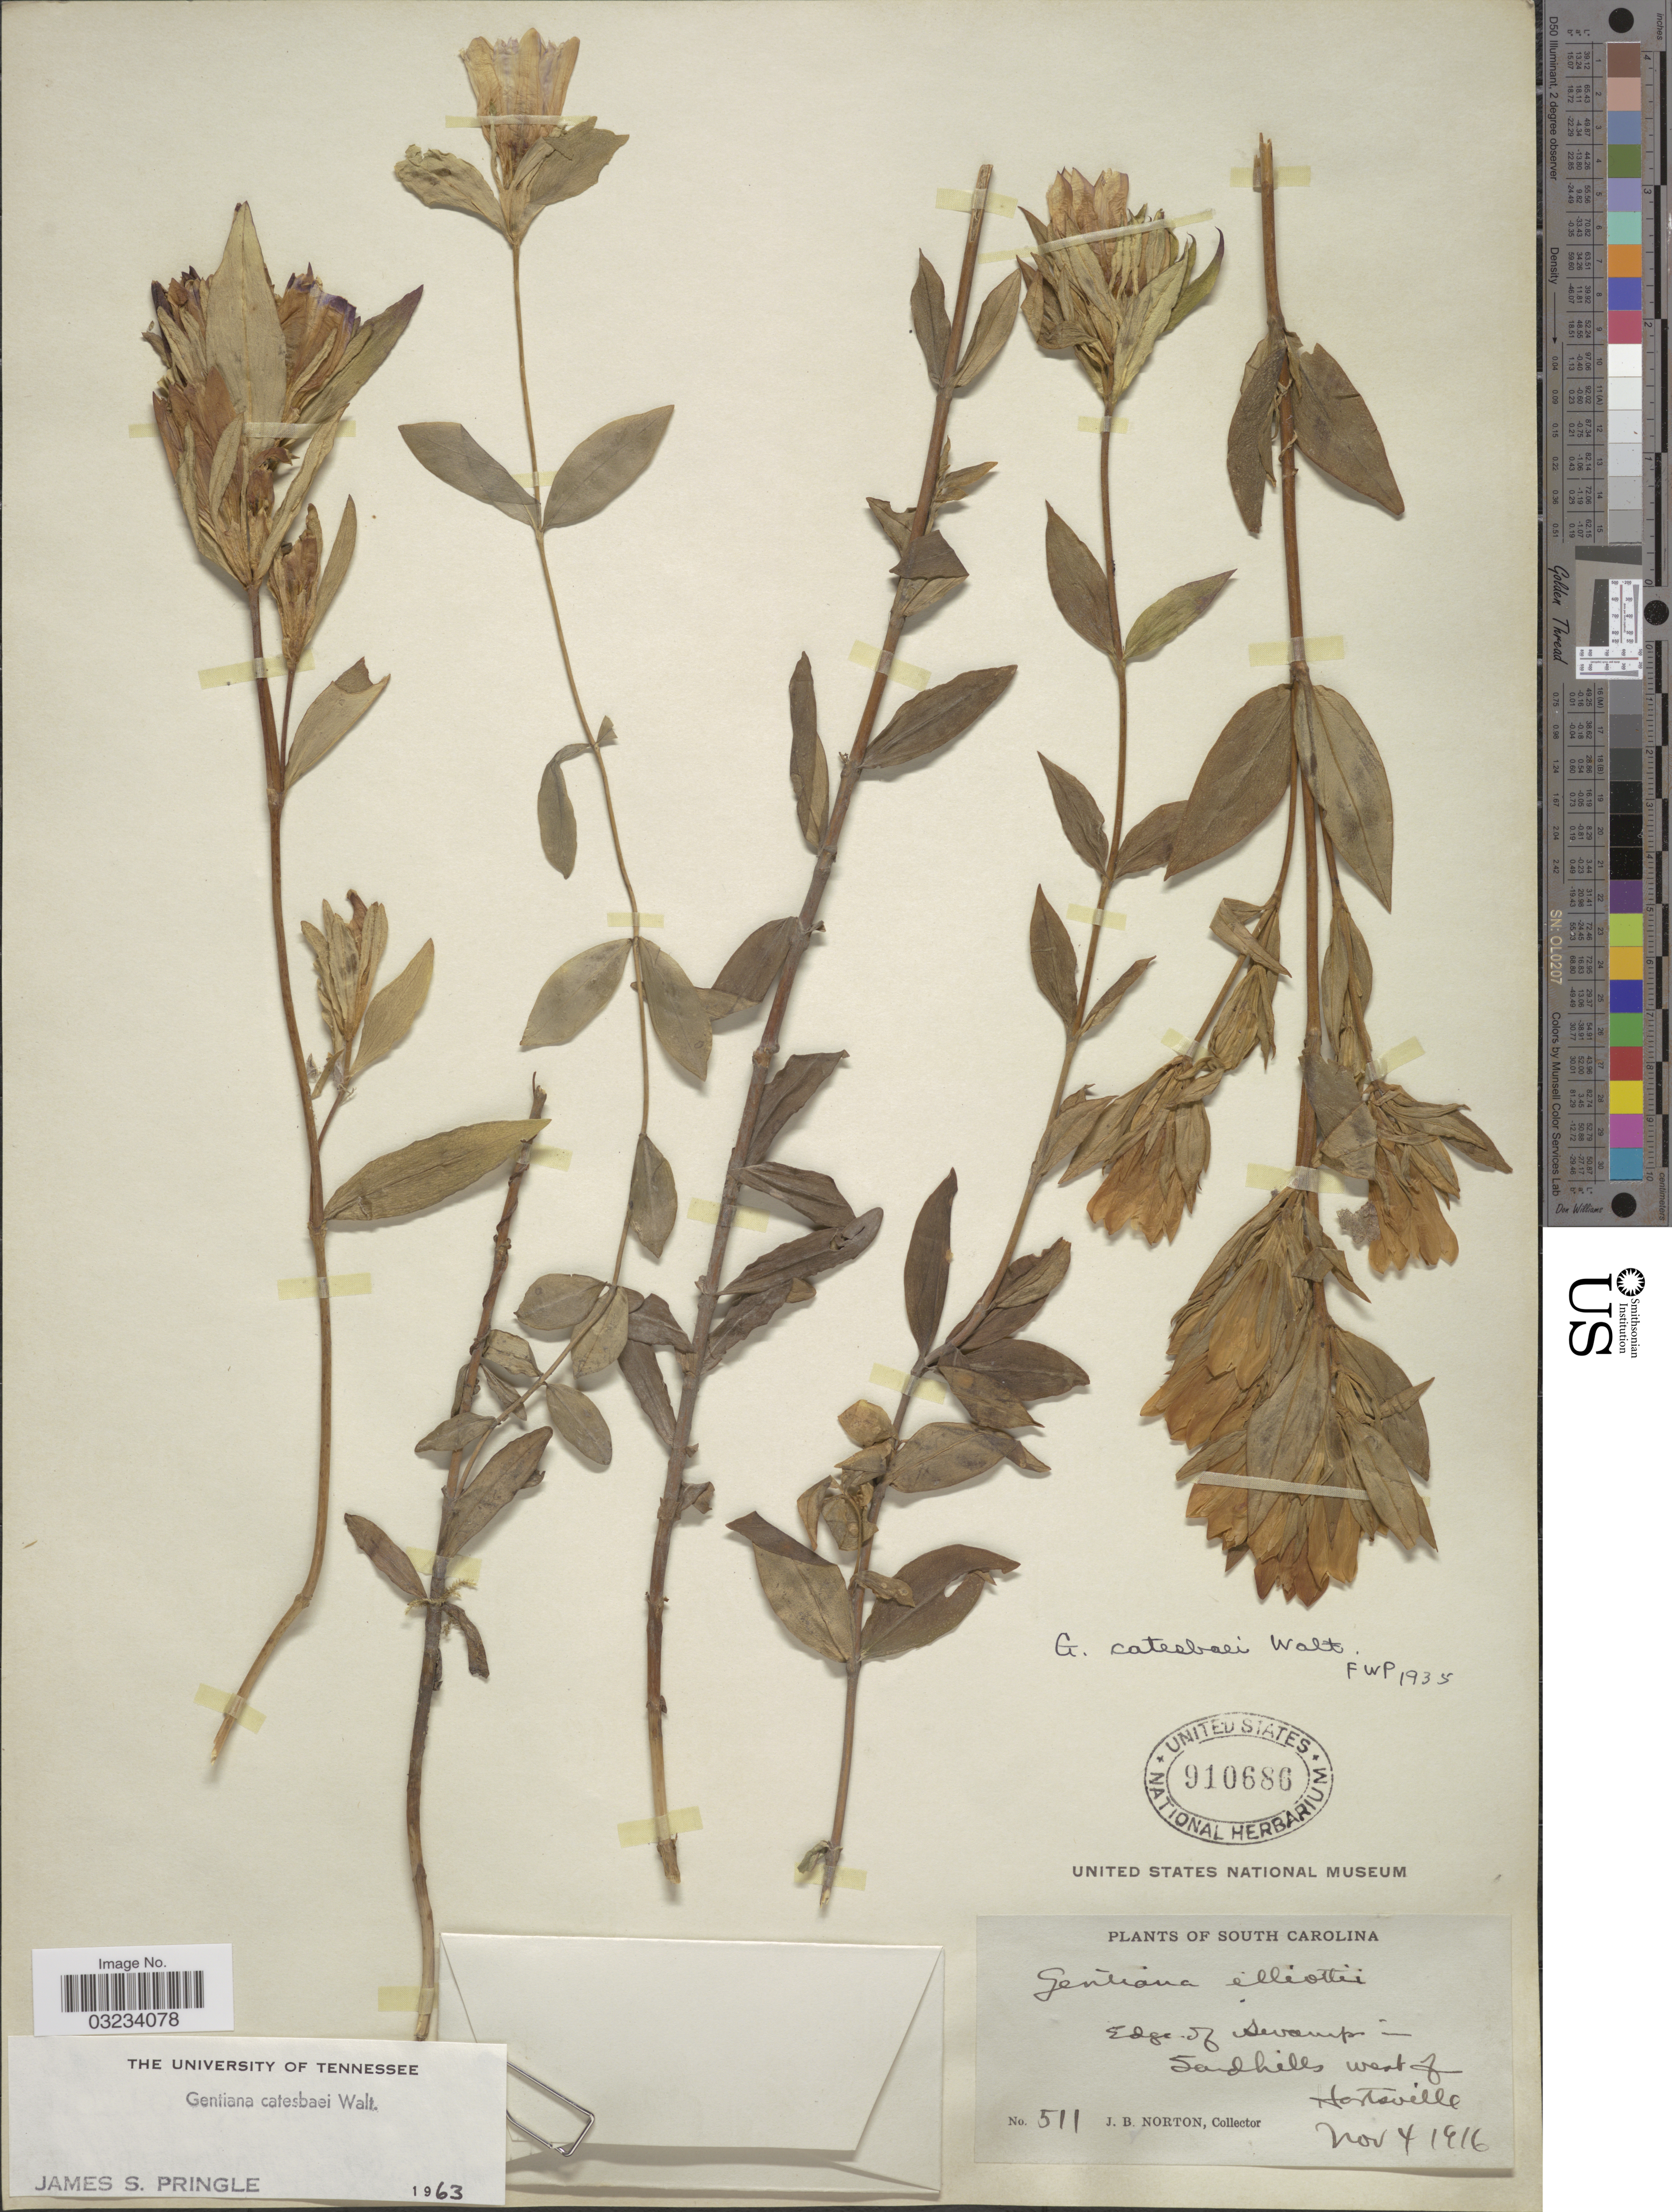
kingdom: Plantae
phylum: Tracheophyta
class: Magnoliopsida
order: Gentianales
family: Gentianaceae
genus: Gentiana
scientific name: Gentiana catesbaei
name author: Walter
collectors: J. B. Norton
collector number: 511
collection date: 1916-11-04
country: United States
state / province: South Carolina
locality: Edge of swamps in Sandhills west of Hartsville.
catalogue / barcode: US 910686